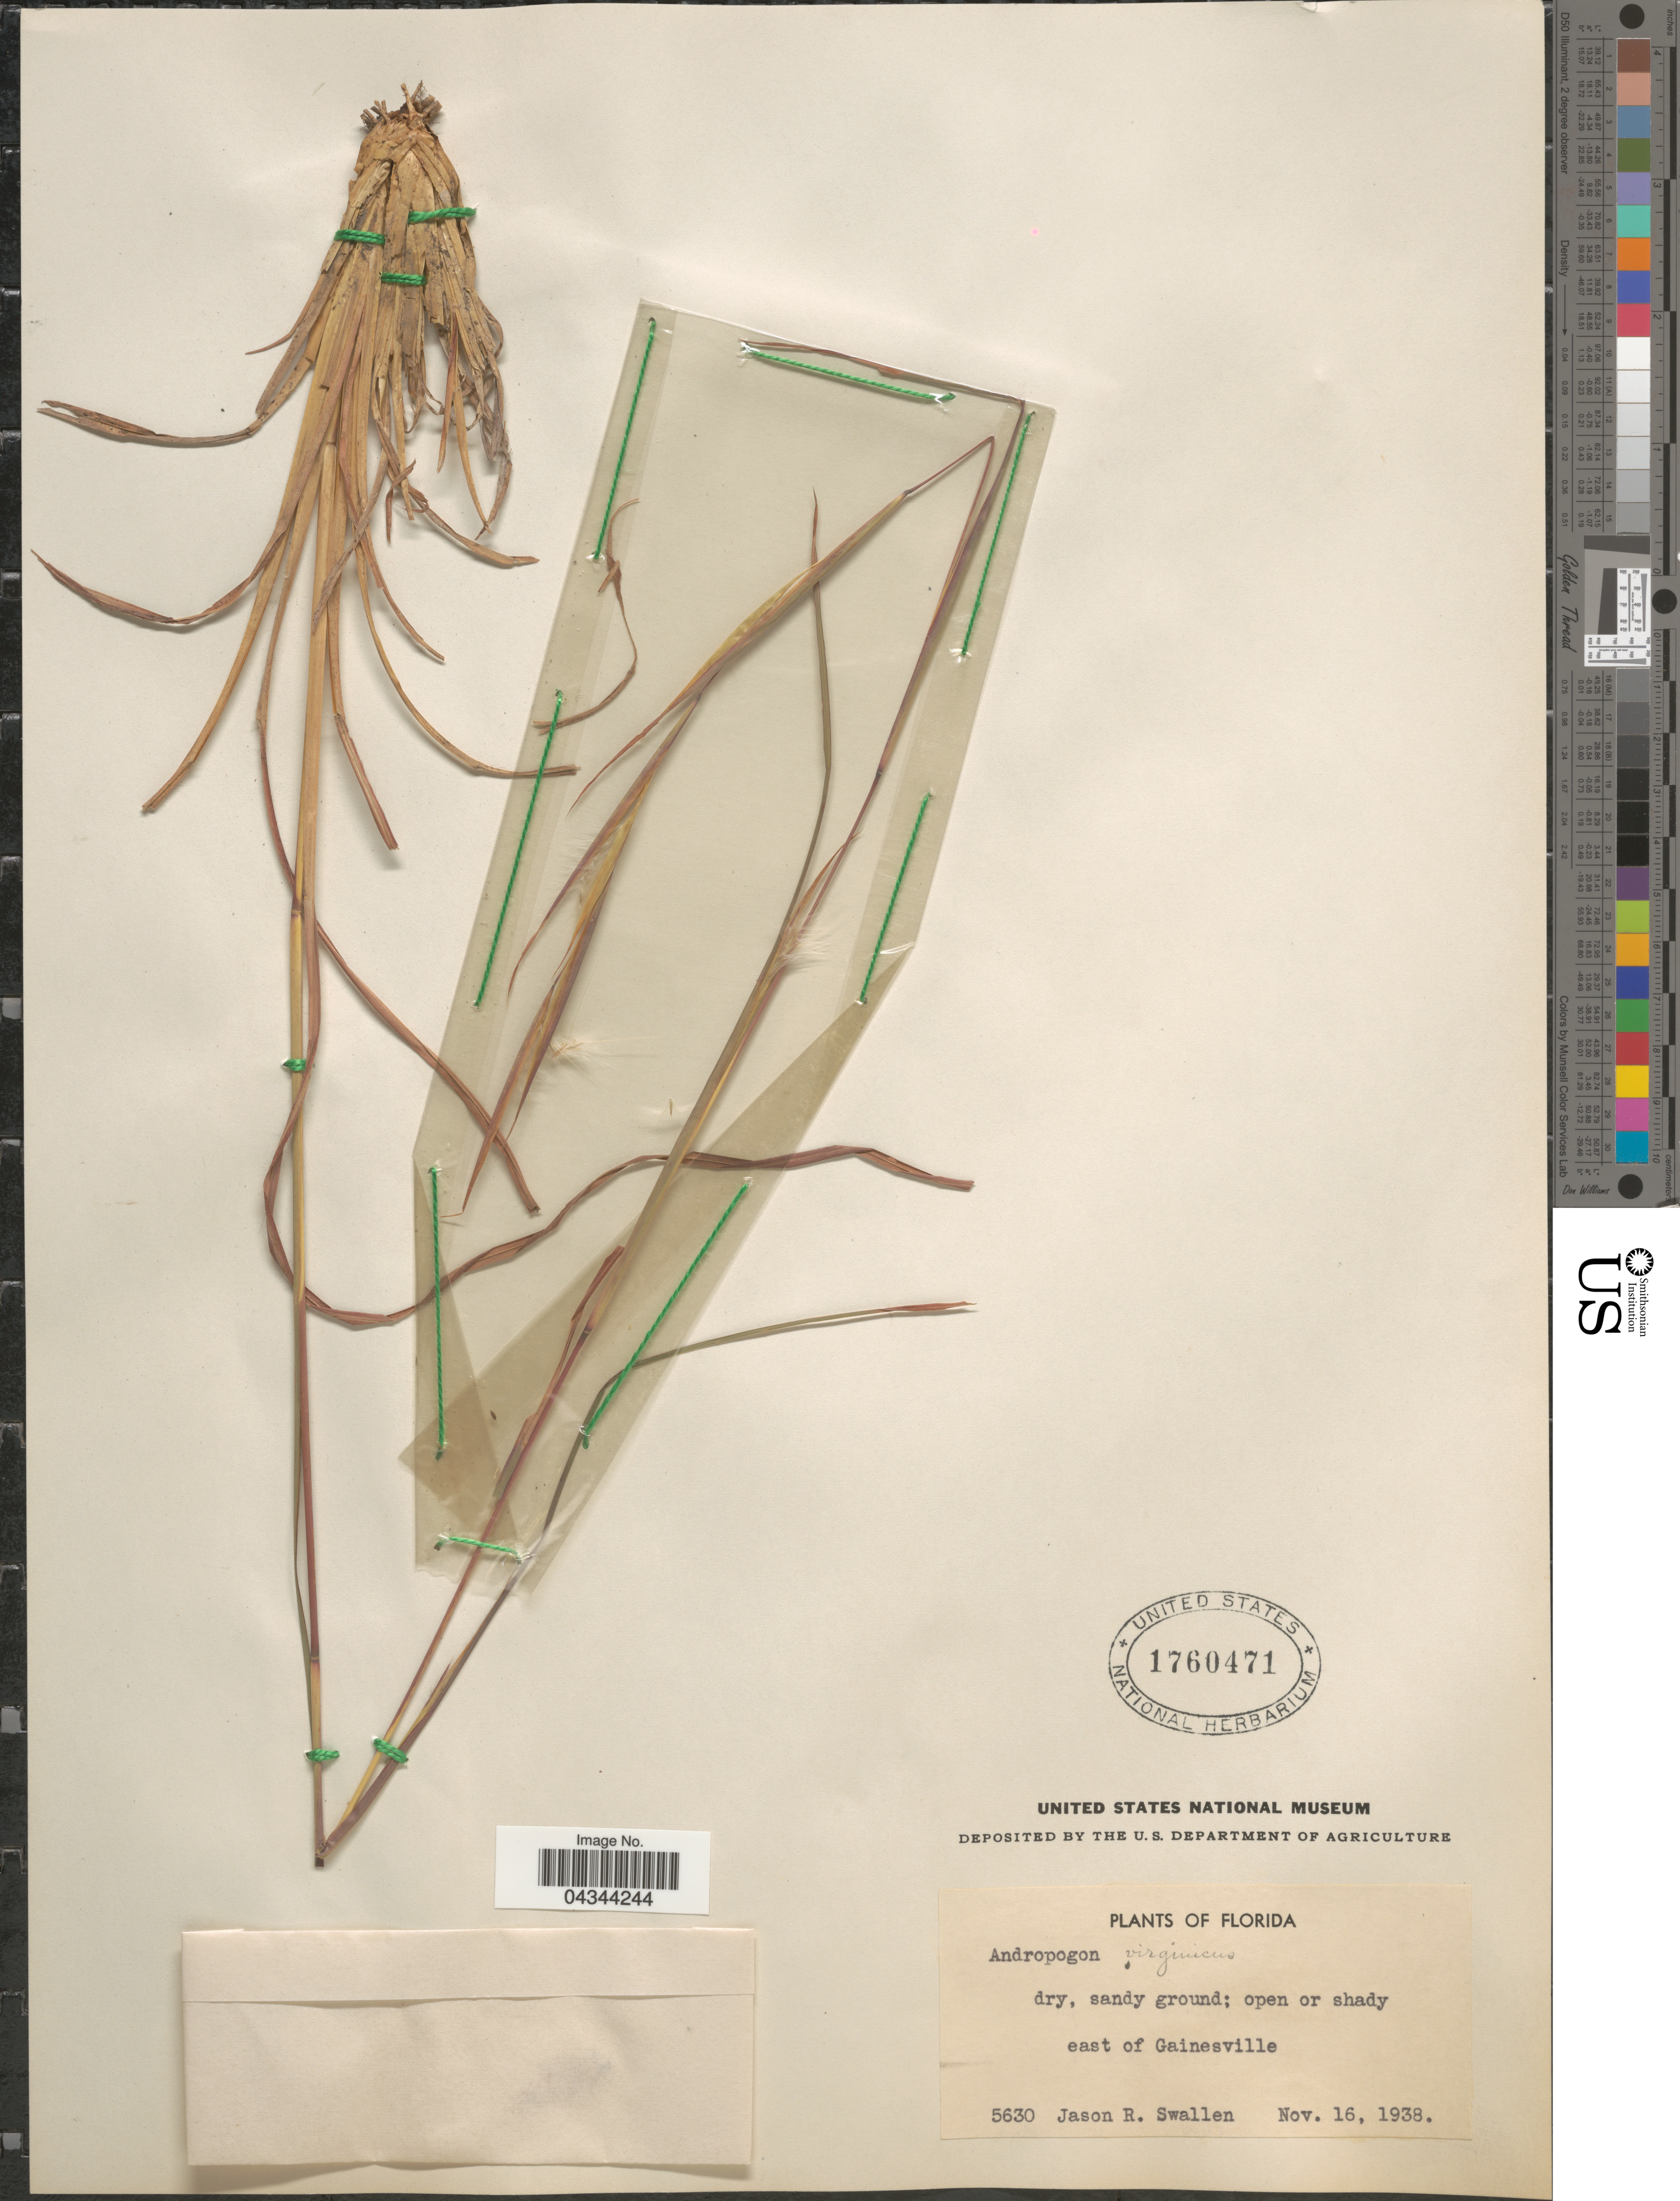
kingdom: Plantae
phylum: Tracheophyta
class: Liliopsida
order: Poales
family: Poaceae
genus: Andropogon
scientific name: Andropogon virginicus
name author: L.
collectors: J. R. Swallen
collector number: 5630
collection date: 1938-11-16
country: United States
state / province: Florida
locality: East of Gainesville.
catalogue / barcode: US 1760471